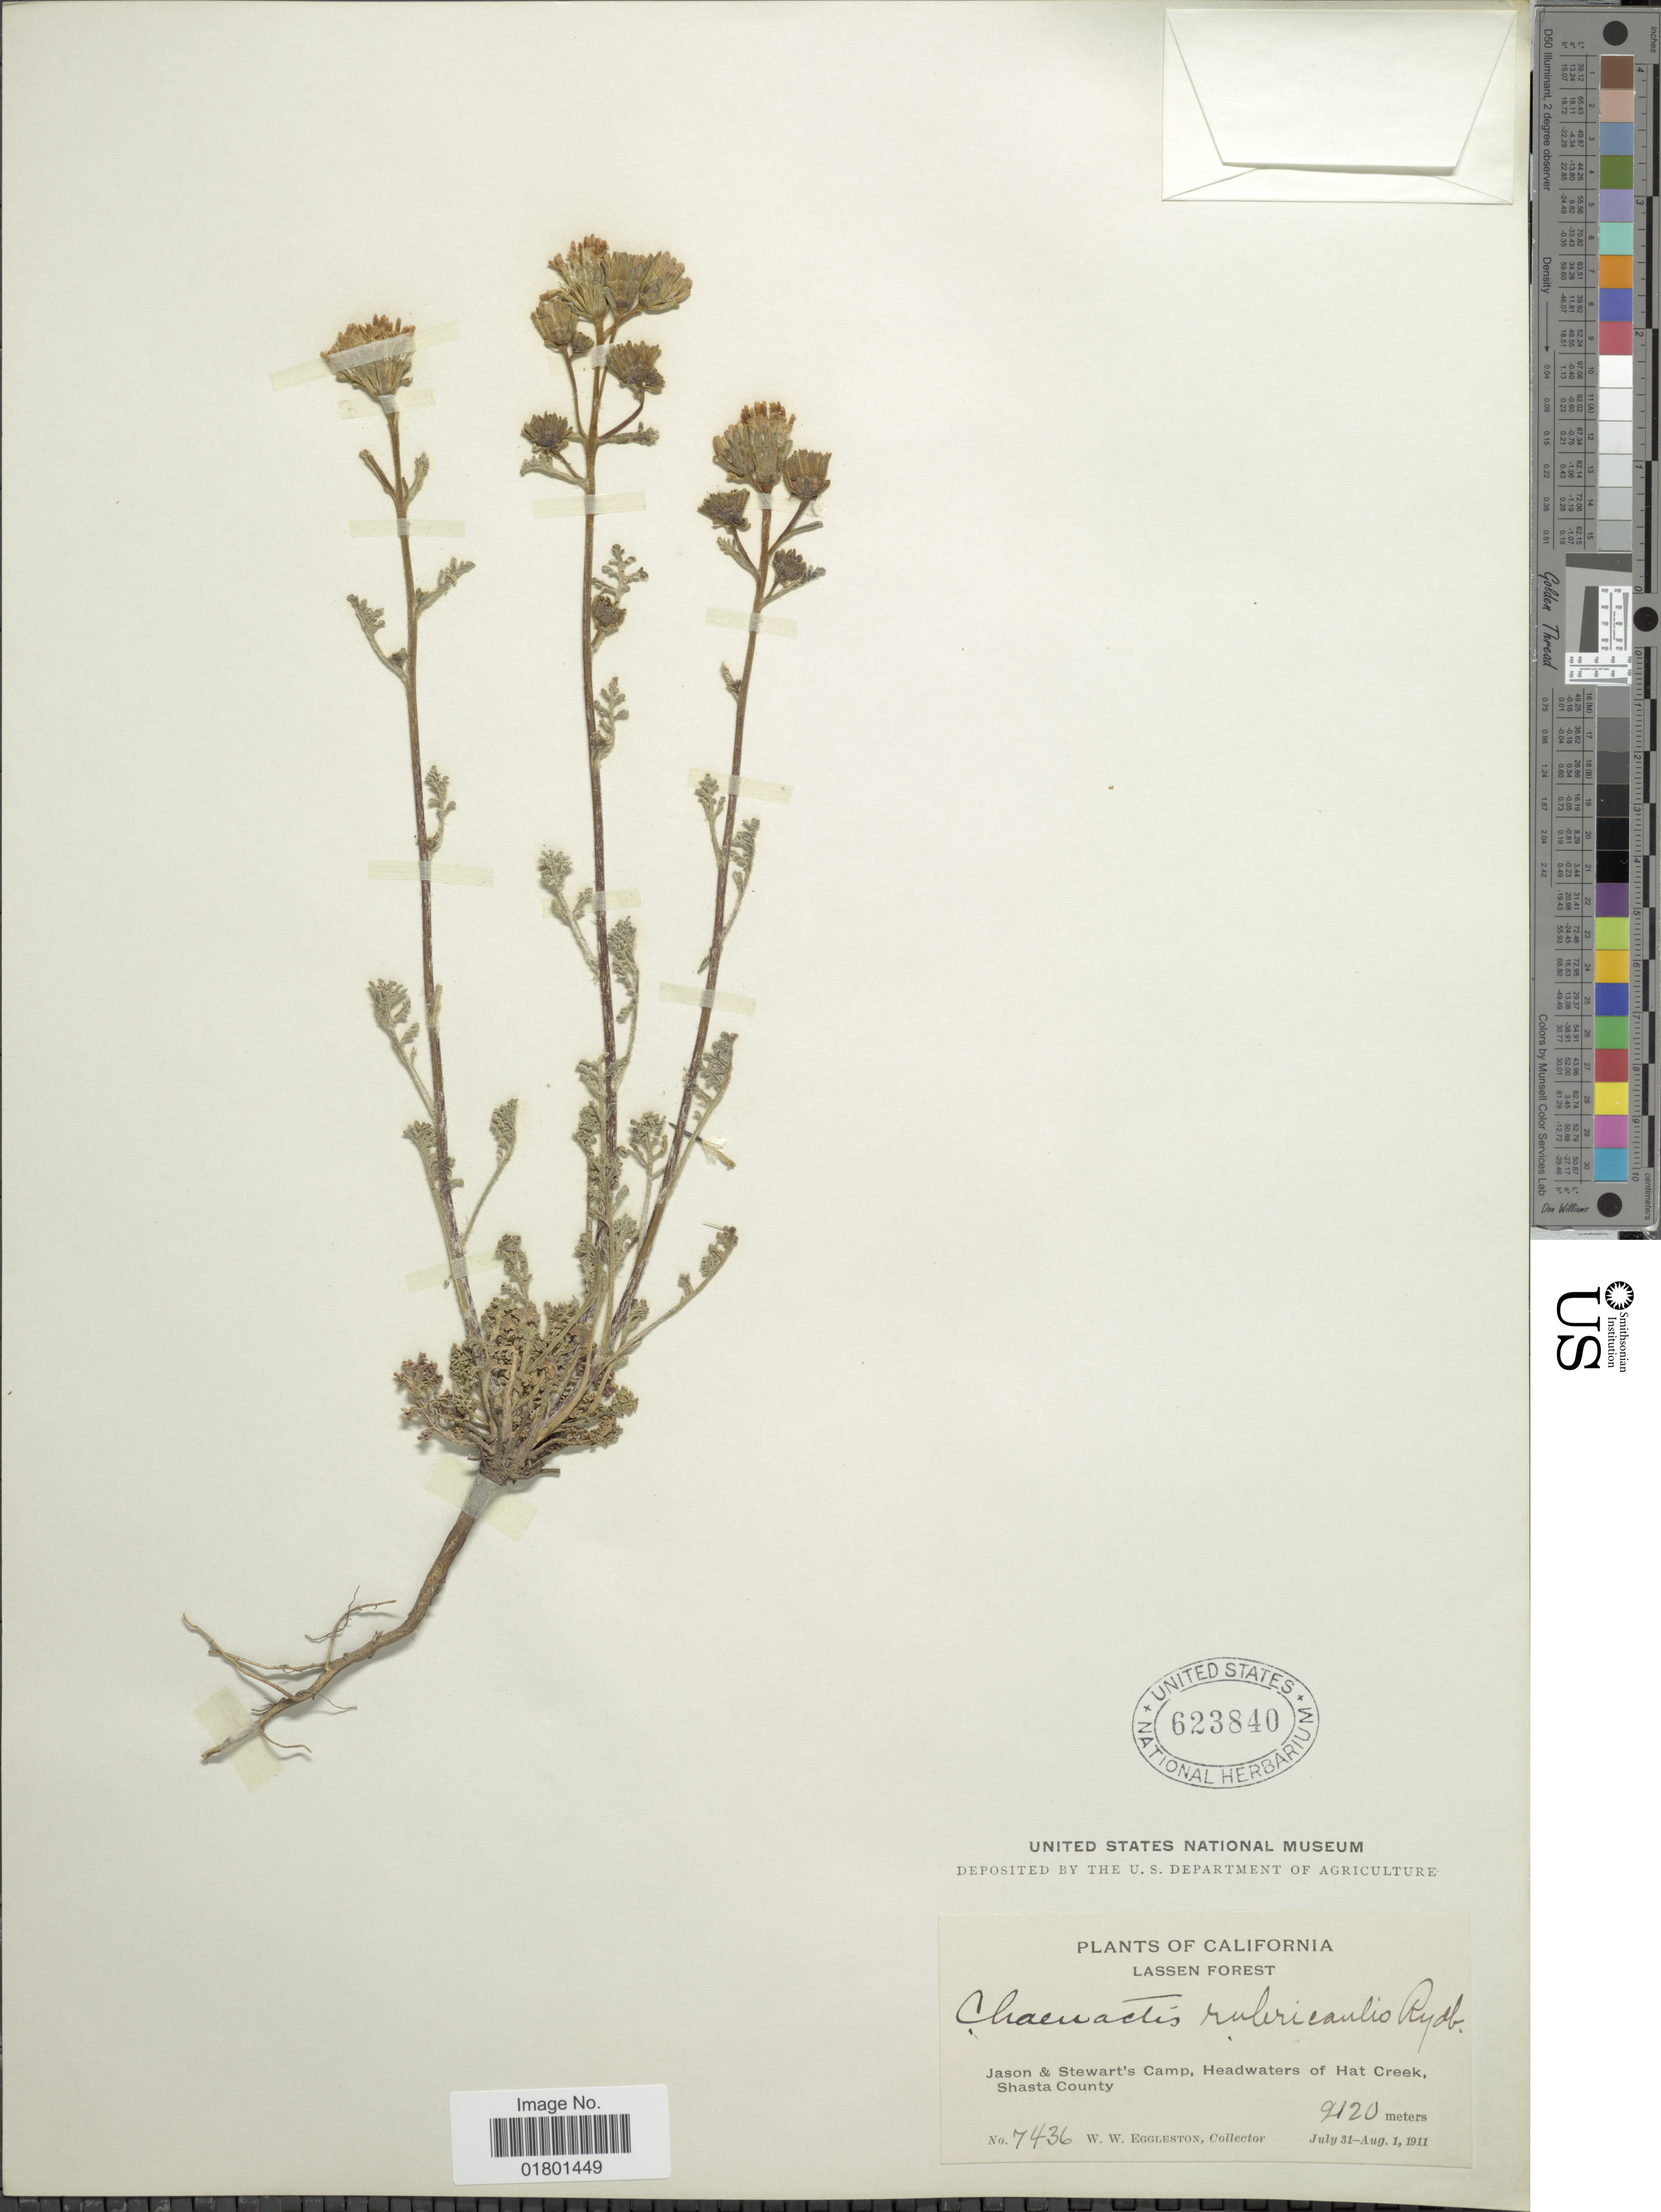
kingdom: Plantae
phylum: Tracheophyta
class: Magnoliopsida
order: Asterales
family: Asteraceae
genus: Chaenactis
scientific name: Chaenactis rubricaulis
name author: Rydb.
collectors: W. W. Eggleston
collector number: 7436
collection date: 1911-07-31/1911-08-01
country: United States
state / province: California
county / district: Shasta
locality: Lassen Forest, Jason & Stewart's Camp, Headwaters of Hat Creek, Shasta County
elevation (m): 9120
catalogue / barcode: US 623840